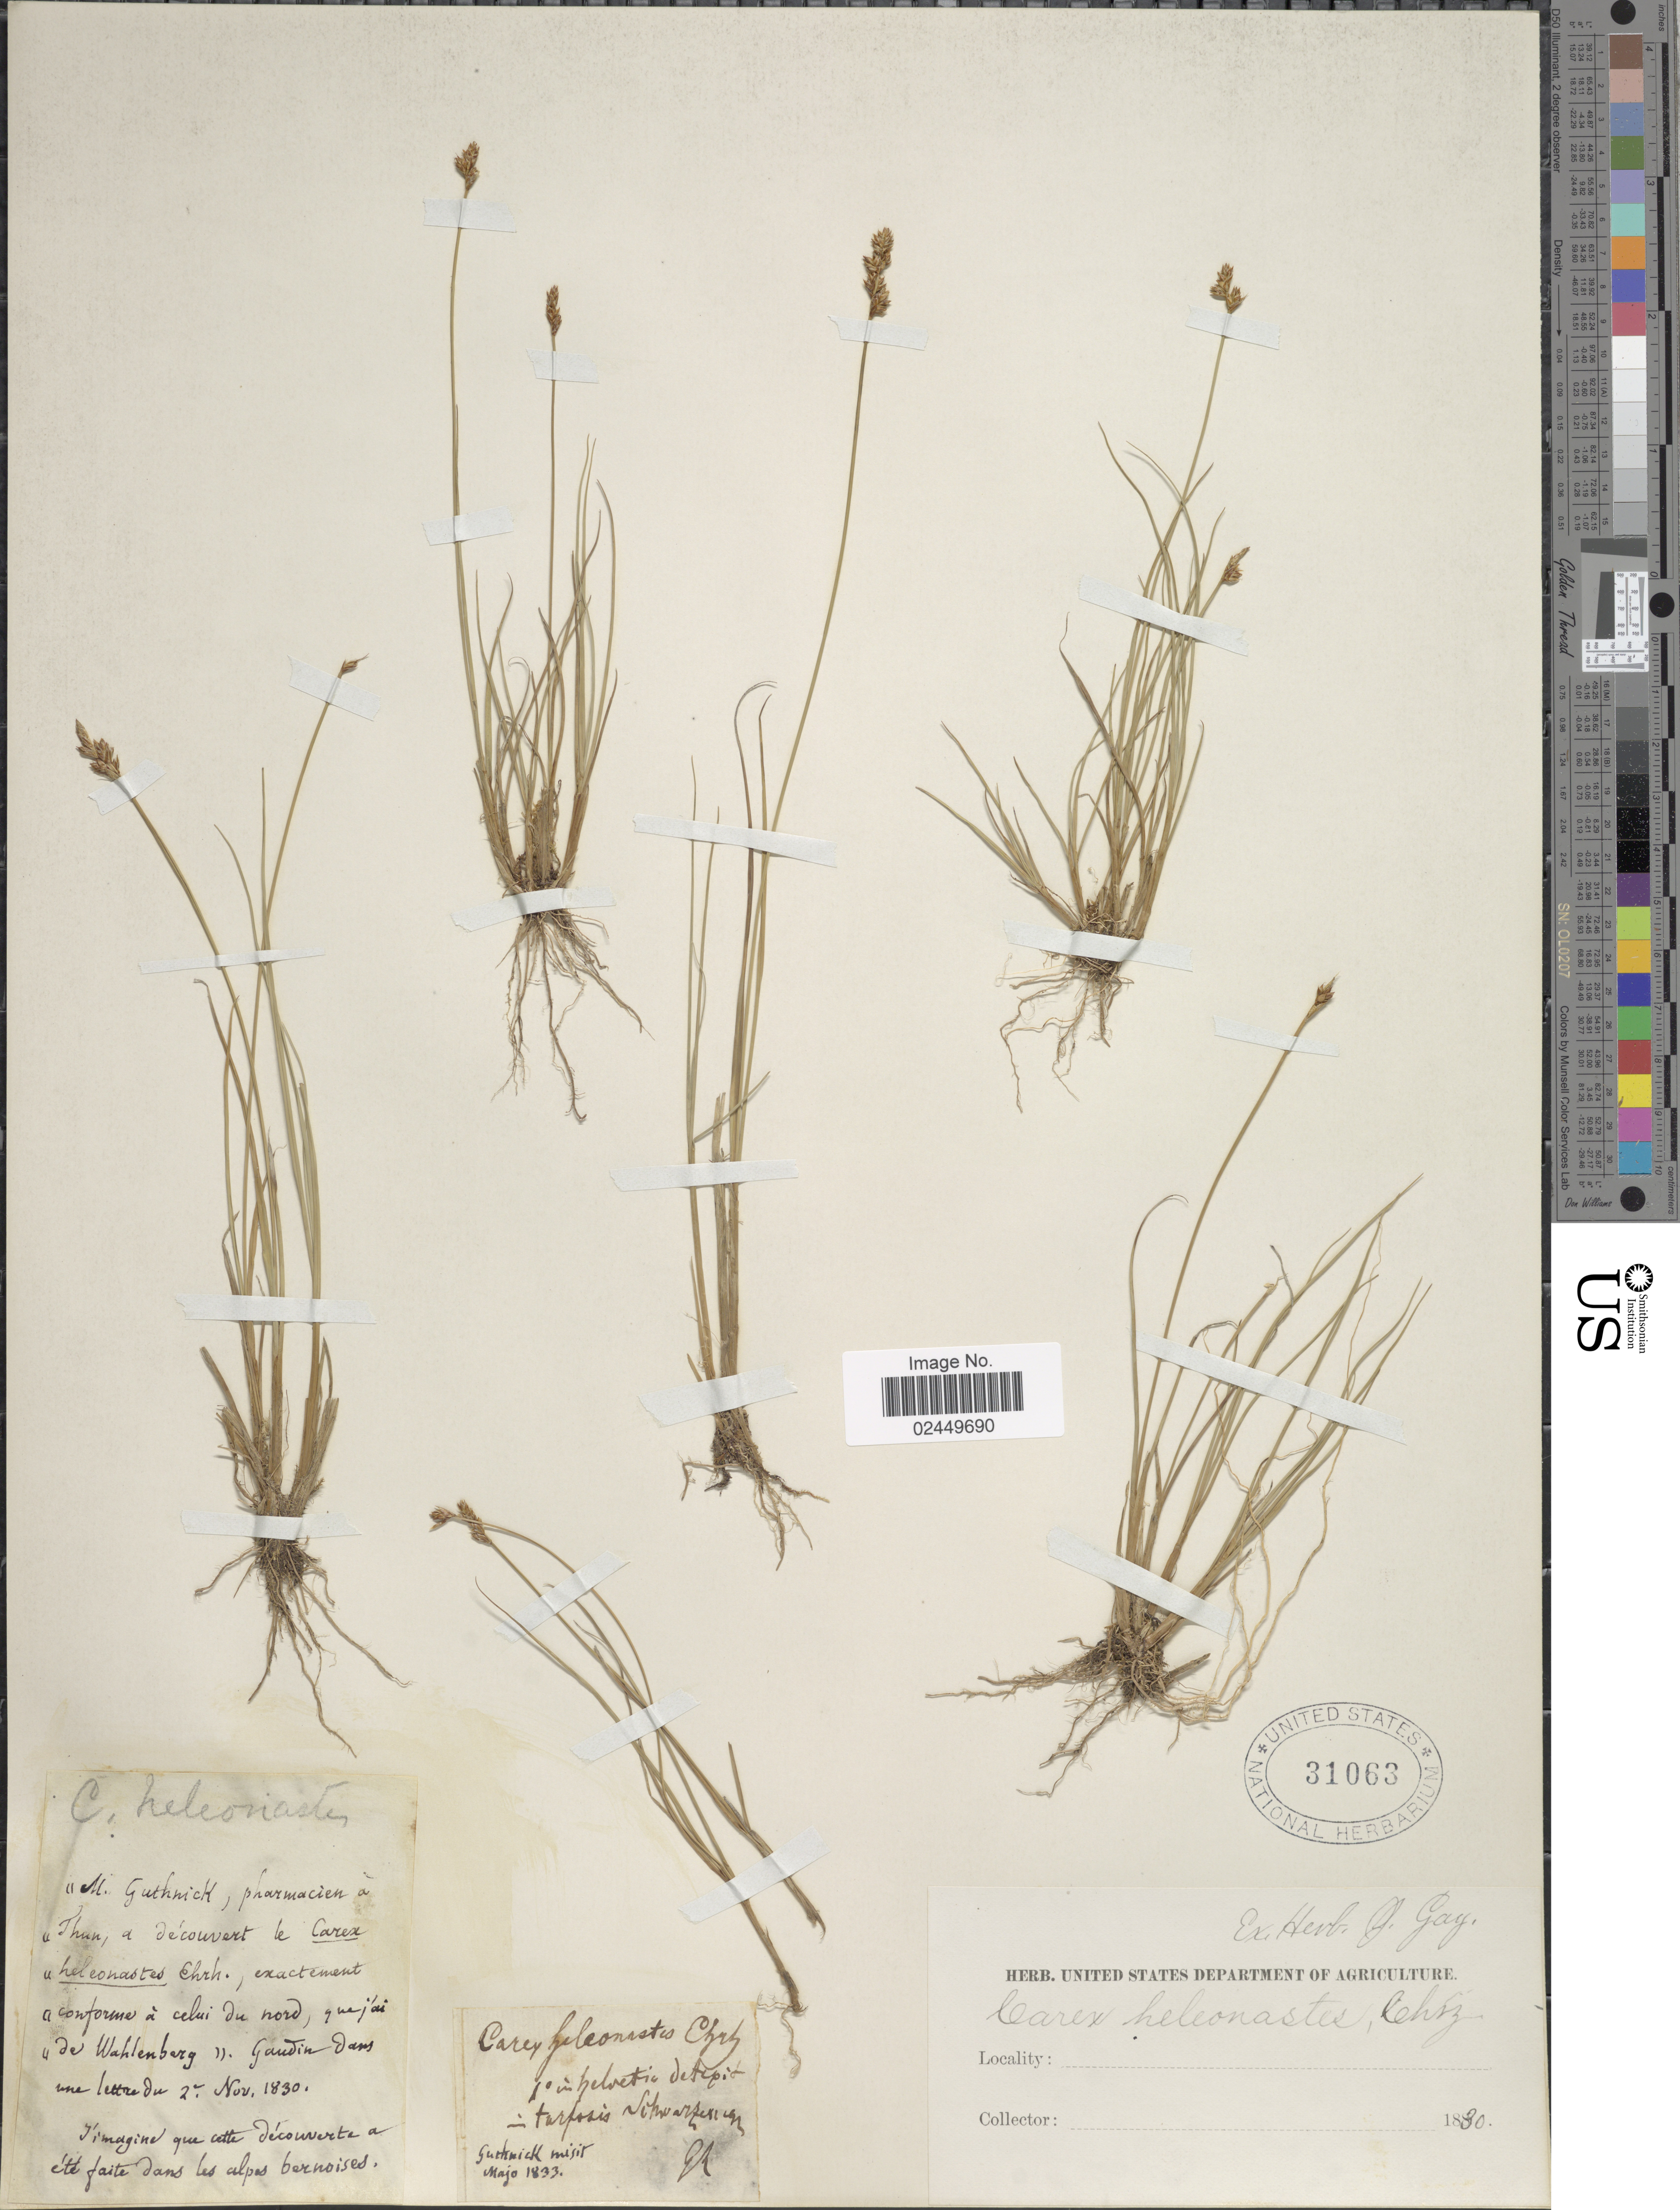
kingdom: Plantae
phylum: Tracheophyta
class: Liliopsida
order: Poales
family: Cyperaceae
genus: Carex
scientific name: Carex heleonastes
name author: Ehrh. ex L. f.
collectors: ex herb. J. Gay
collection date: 1830-11-02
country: Switzerland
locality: Helvetia. Wahlenberg. Gaudin dans une lettredu [unsure placement]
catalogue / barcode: US 31063